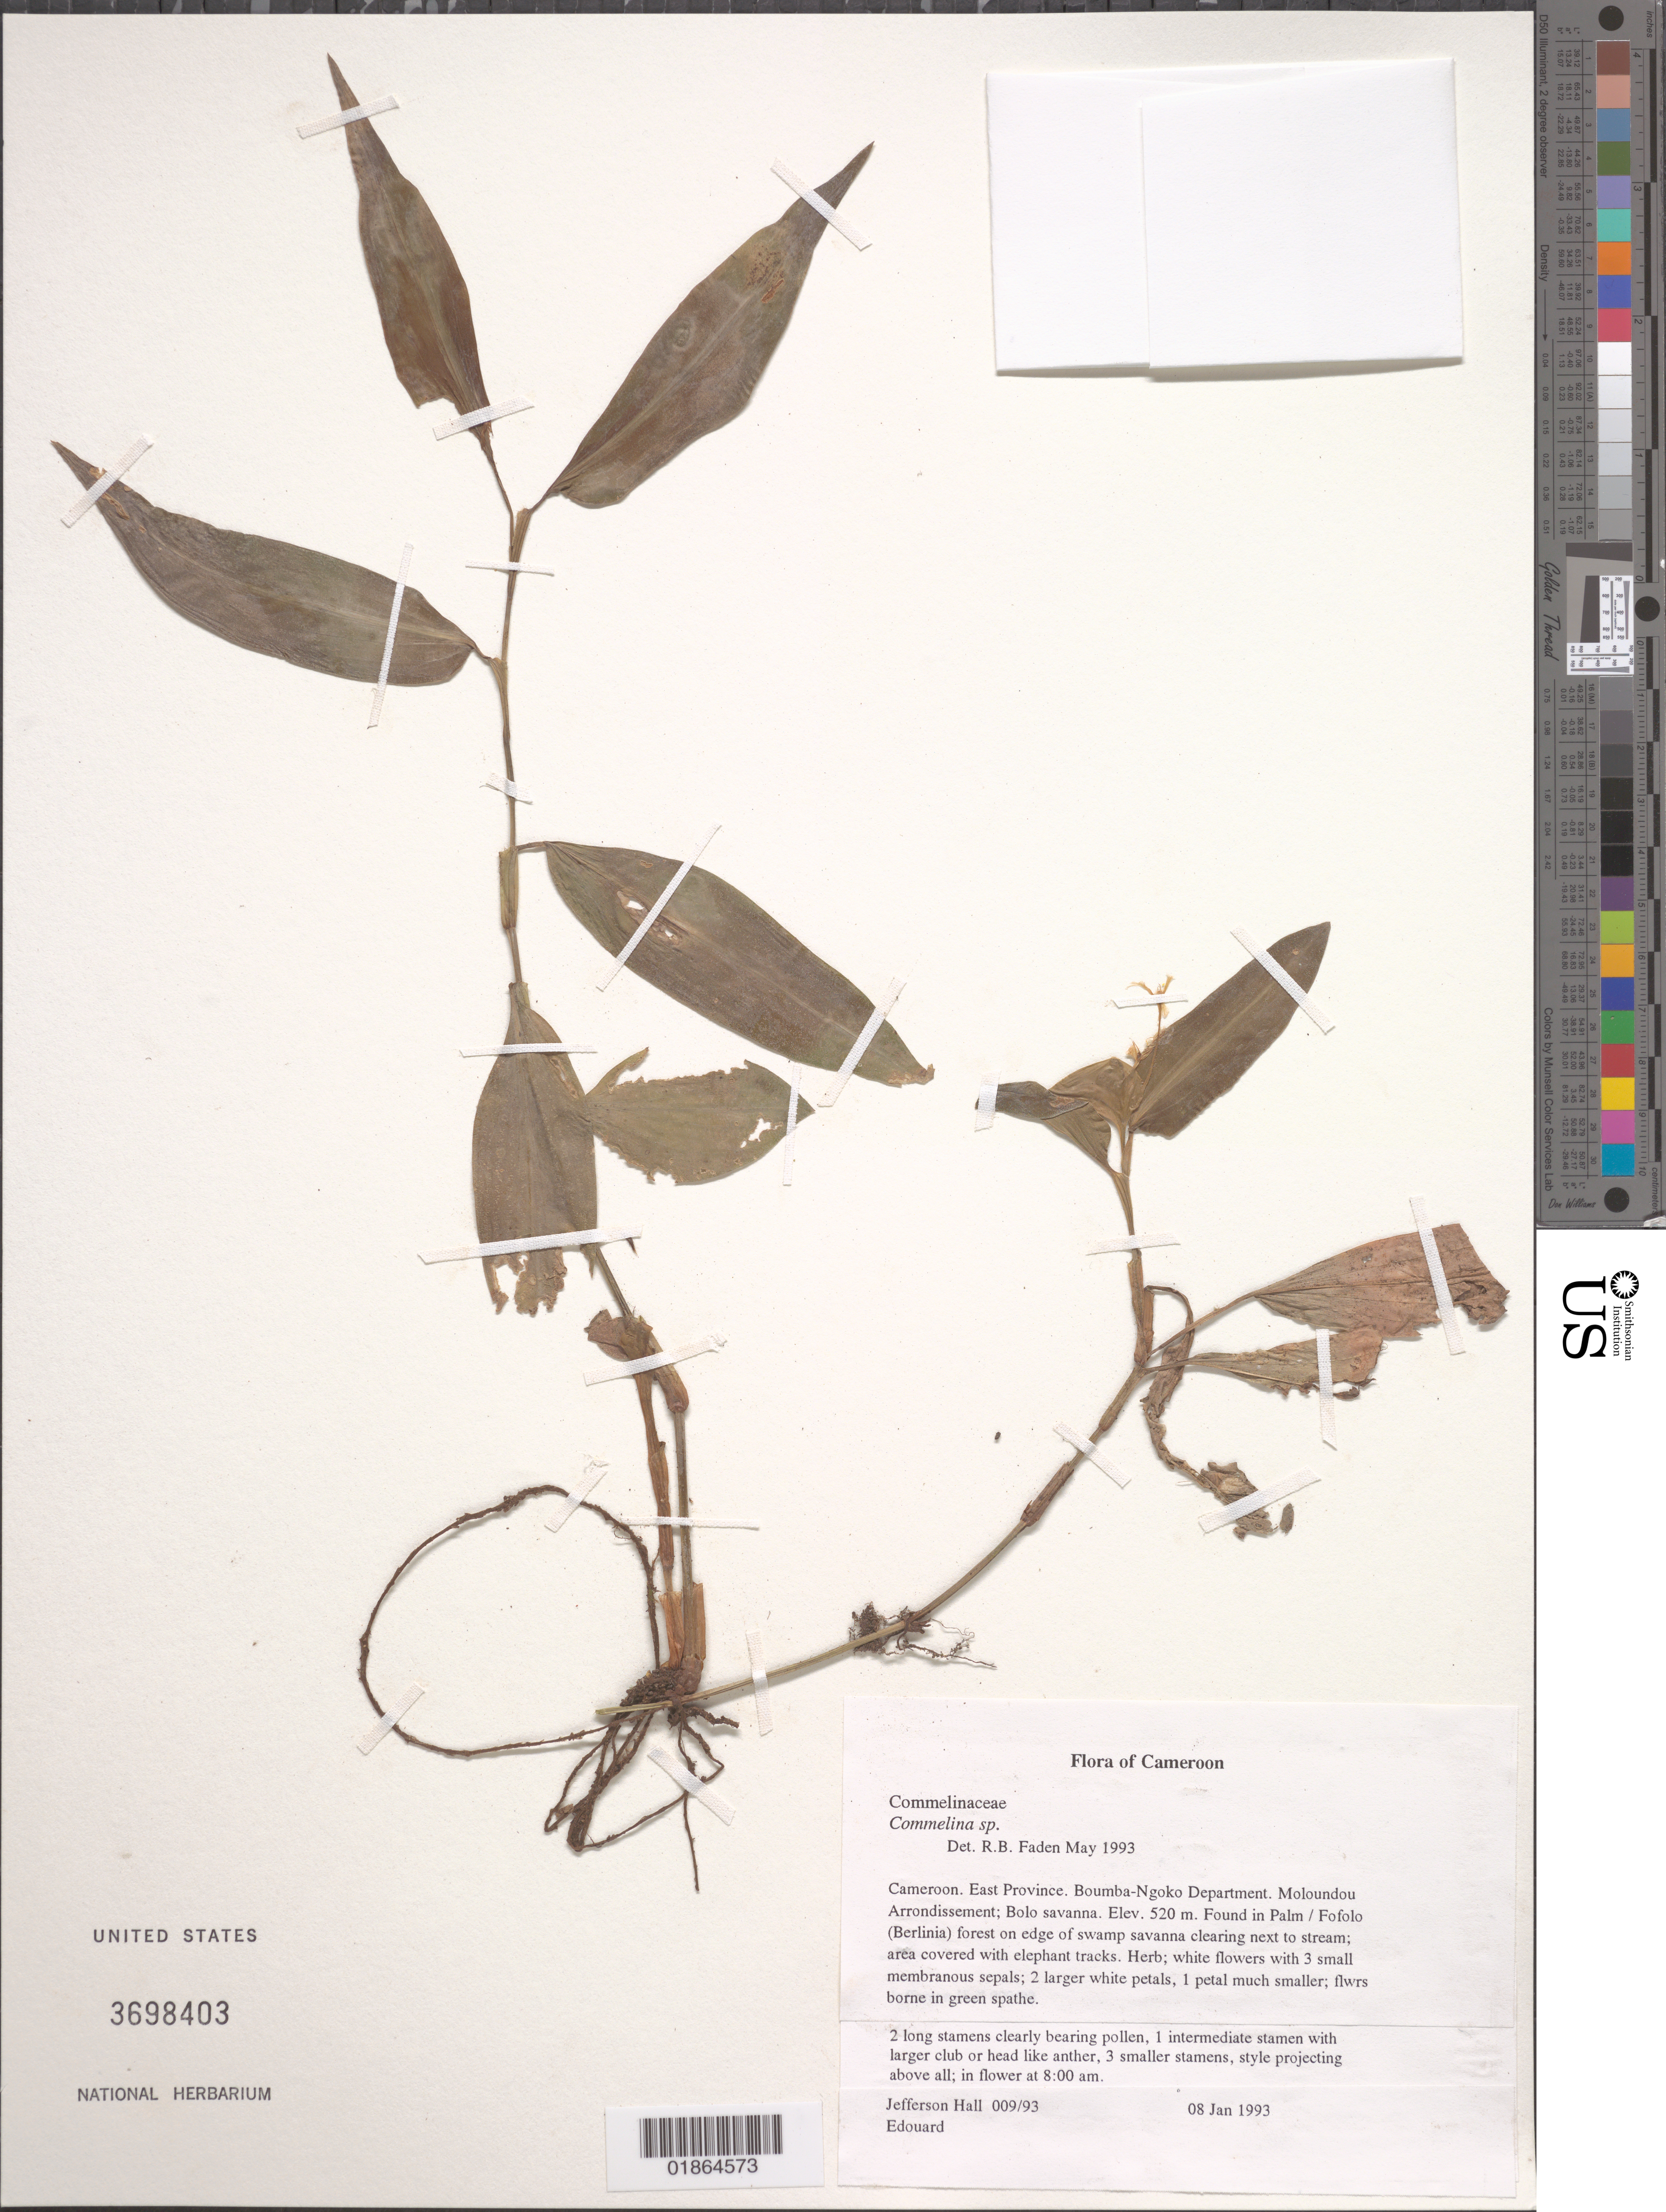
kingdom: Plantae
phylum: Tracheophyta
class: Liliopsida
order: Commelinales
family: Commelinaceae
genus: Commelina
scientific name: Commelina sp.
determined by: Faden, Robert B., (US), Smithsonian Institution - National Museum of Natural History (UNITED STATES)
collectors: J. Hall & -. Edouard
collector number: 009/93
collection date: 1993-01-08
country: Cameroon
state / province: Est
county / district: Boumba-ngoko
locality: Moloundou Arrondissement; Bolo savanna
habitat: Found in Palm/Fofolo (Berlinia) forest on edge of swamp savanna clearing next to stream; area covered with elephant tracks.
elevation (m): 520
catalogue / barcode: US 3698403